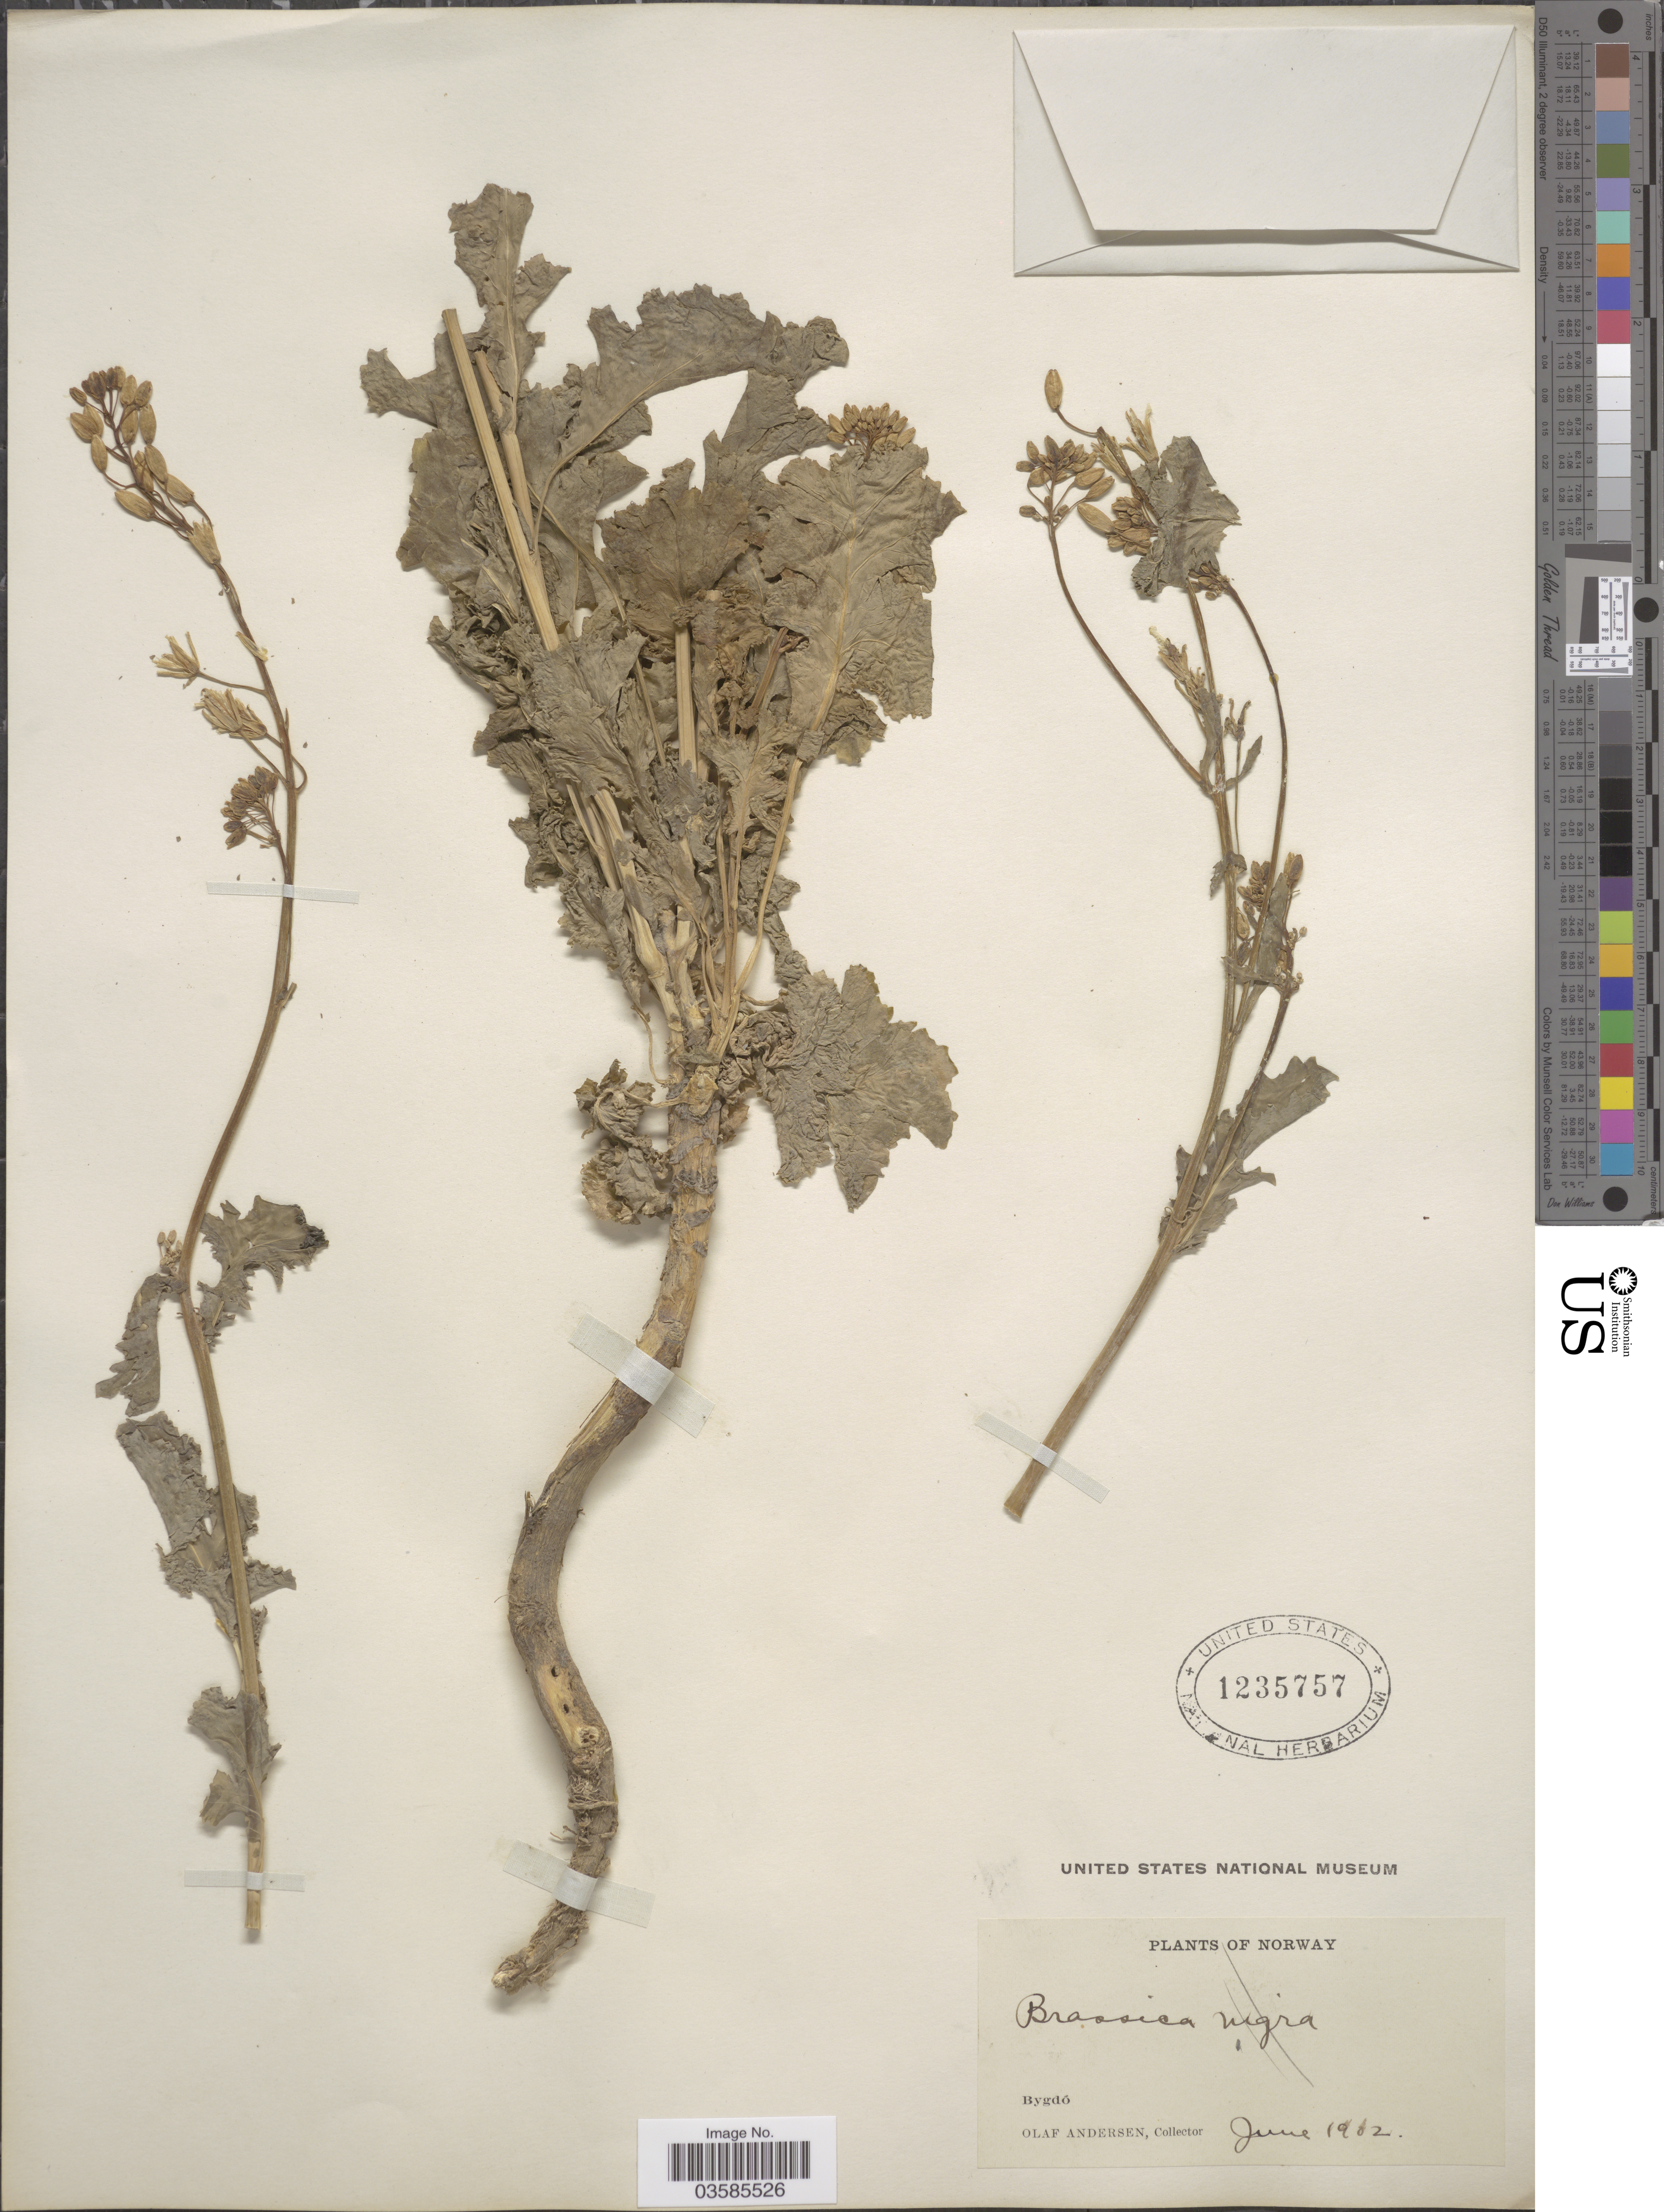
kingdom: Plantae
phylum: Tracheophyta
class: Magnoliopsida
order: Brassicales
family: Brassicaceae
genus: Brassica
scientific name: Brassica nigra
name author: (L.) W.D.J. Koch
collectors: O. Andersen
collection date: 1982-06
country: Norway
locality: Bygdó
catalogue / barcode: US 1235757